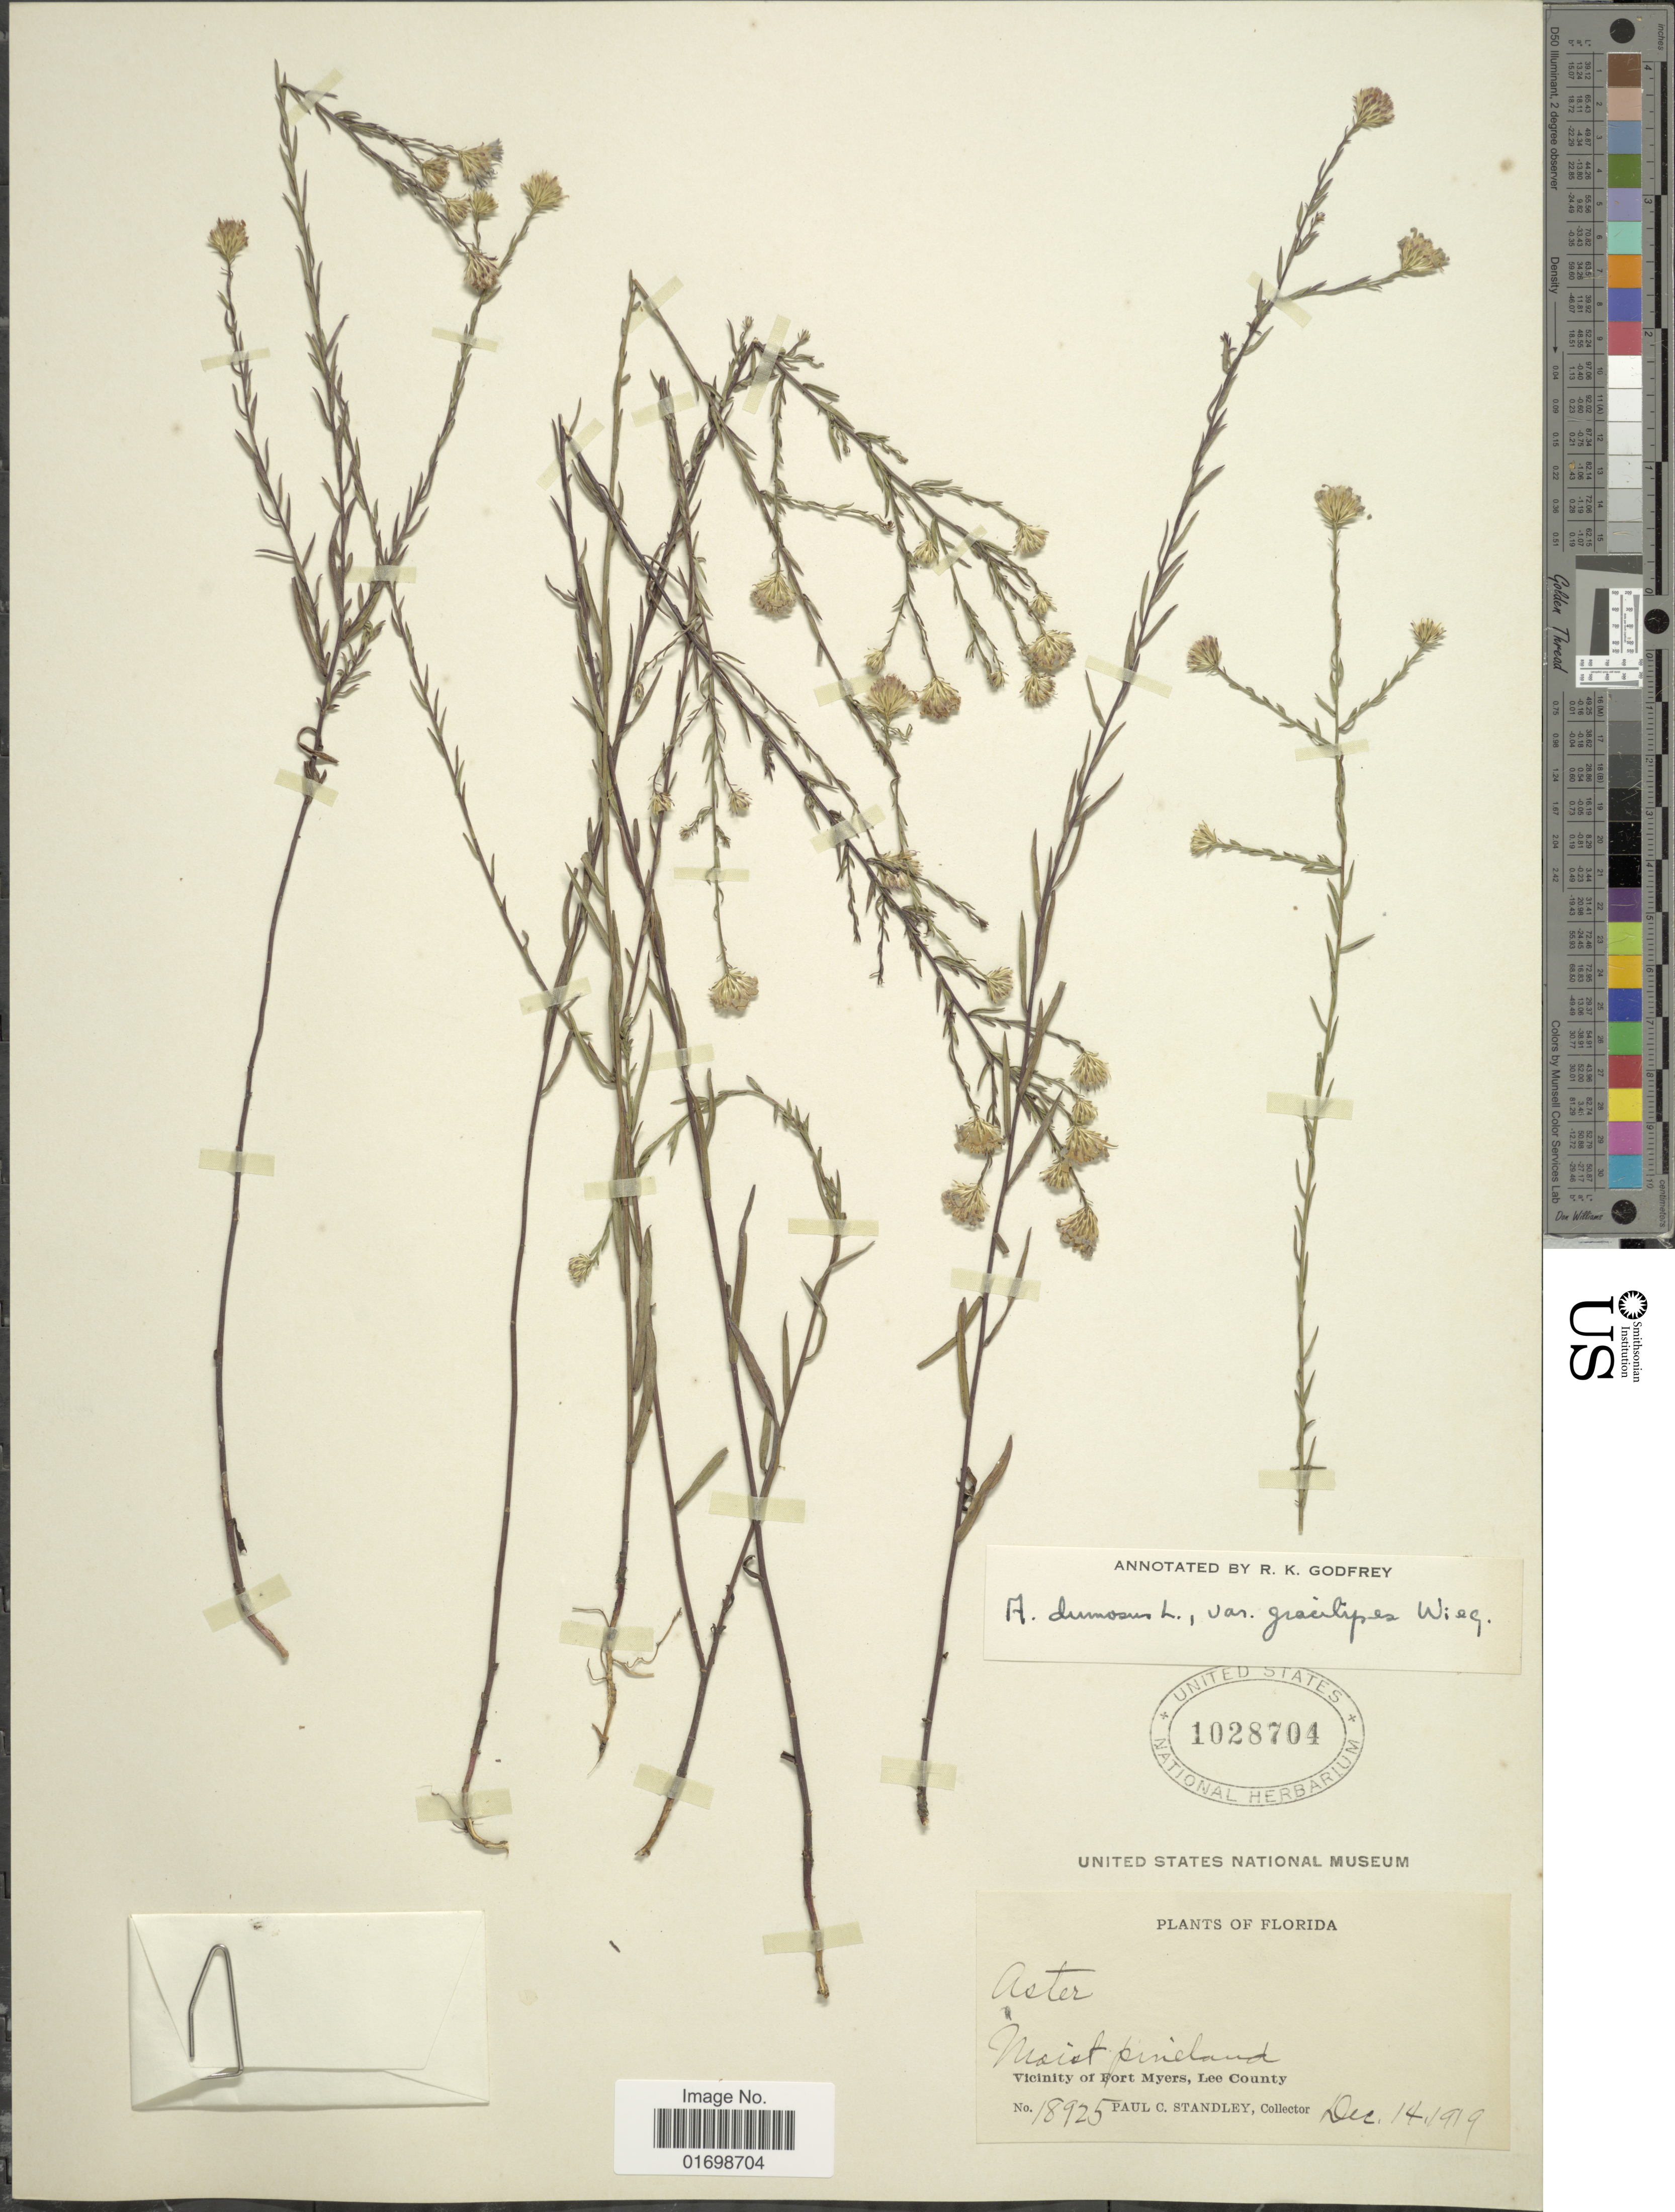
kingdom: Plantae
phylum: Tracheophyta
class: Magnoliopsida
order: Asterales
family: Asteraceae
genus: Symphyotrichum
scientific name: Symphyotrichum dumosum var. gracilipes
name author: (Wiegand) G.L. Nesom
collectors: P. C. Standley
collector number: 18925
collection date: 1919-12-14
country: United States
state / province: Florida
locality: Vicinity of Fort Myers, Lee County.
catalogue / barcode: US 1028704